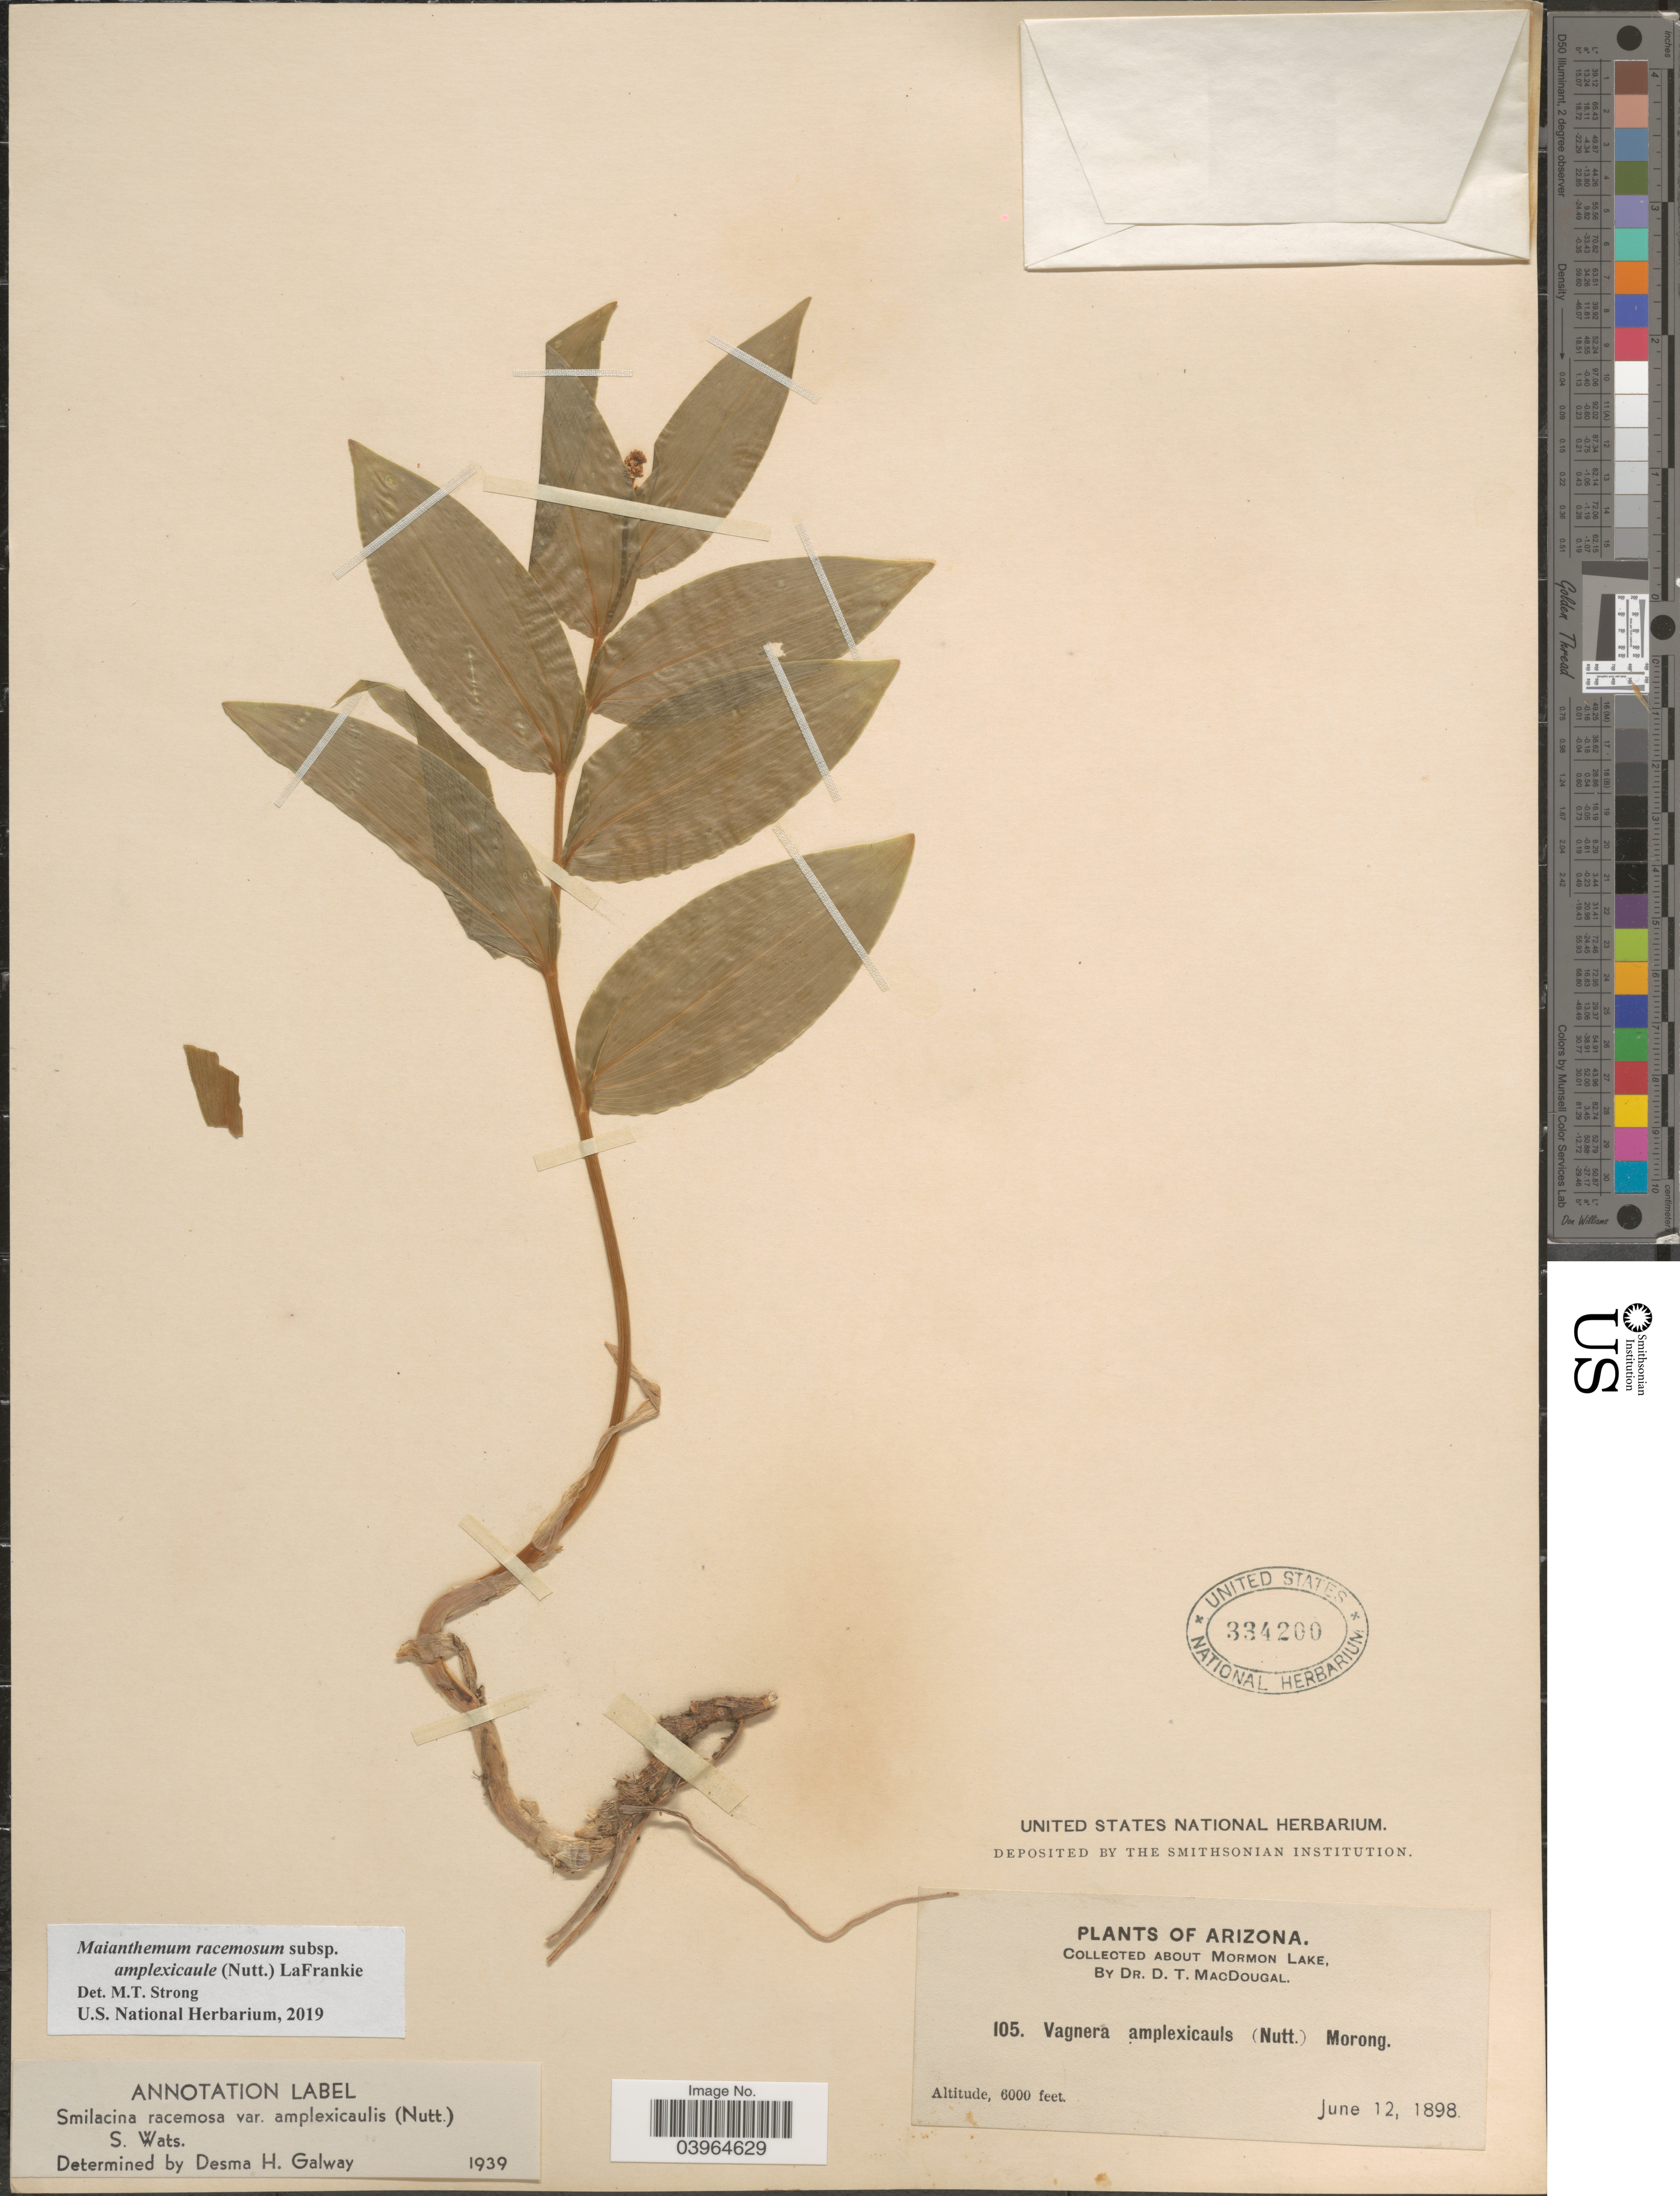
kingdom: Plantae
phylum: Tracheophyta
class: Liliopsida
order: Asparagales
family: Asparagaceae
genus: Maianthemum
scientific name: Maianthemum racemosum subsp. amplexicaule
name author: (Nutt.) LaFrankie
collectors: D. T. MacDougal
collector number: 105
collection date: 1898-06-12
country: United States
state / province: Arizona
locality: About Mormon Lake.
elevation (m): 1829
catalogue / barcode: US 334200